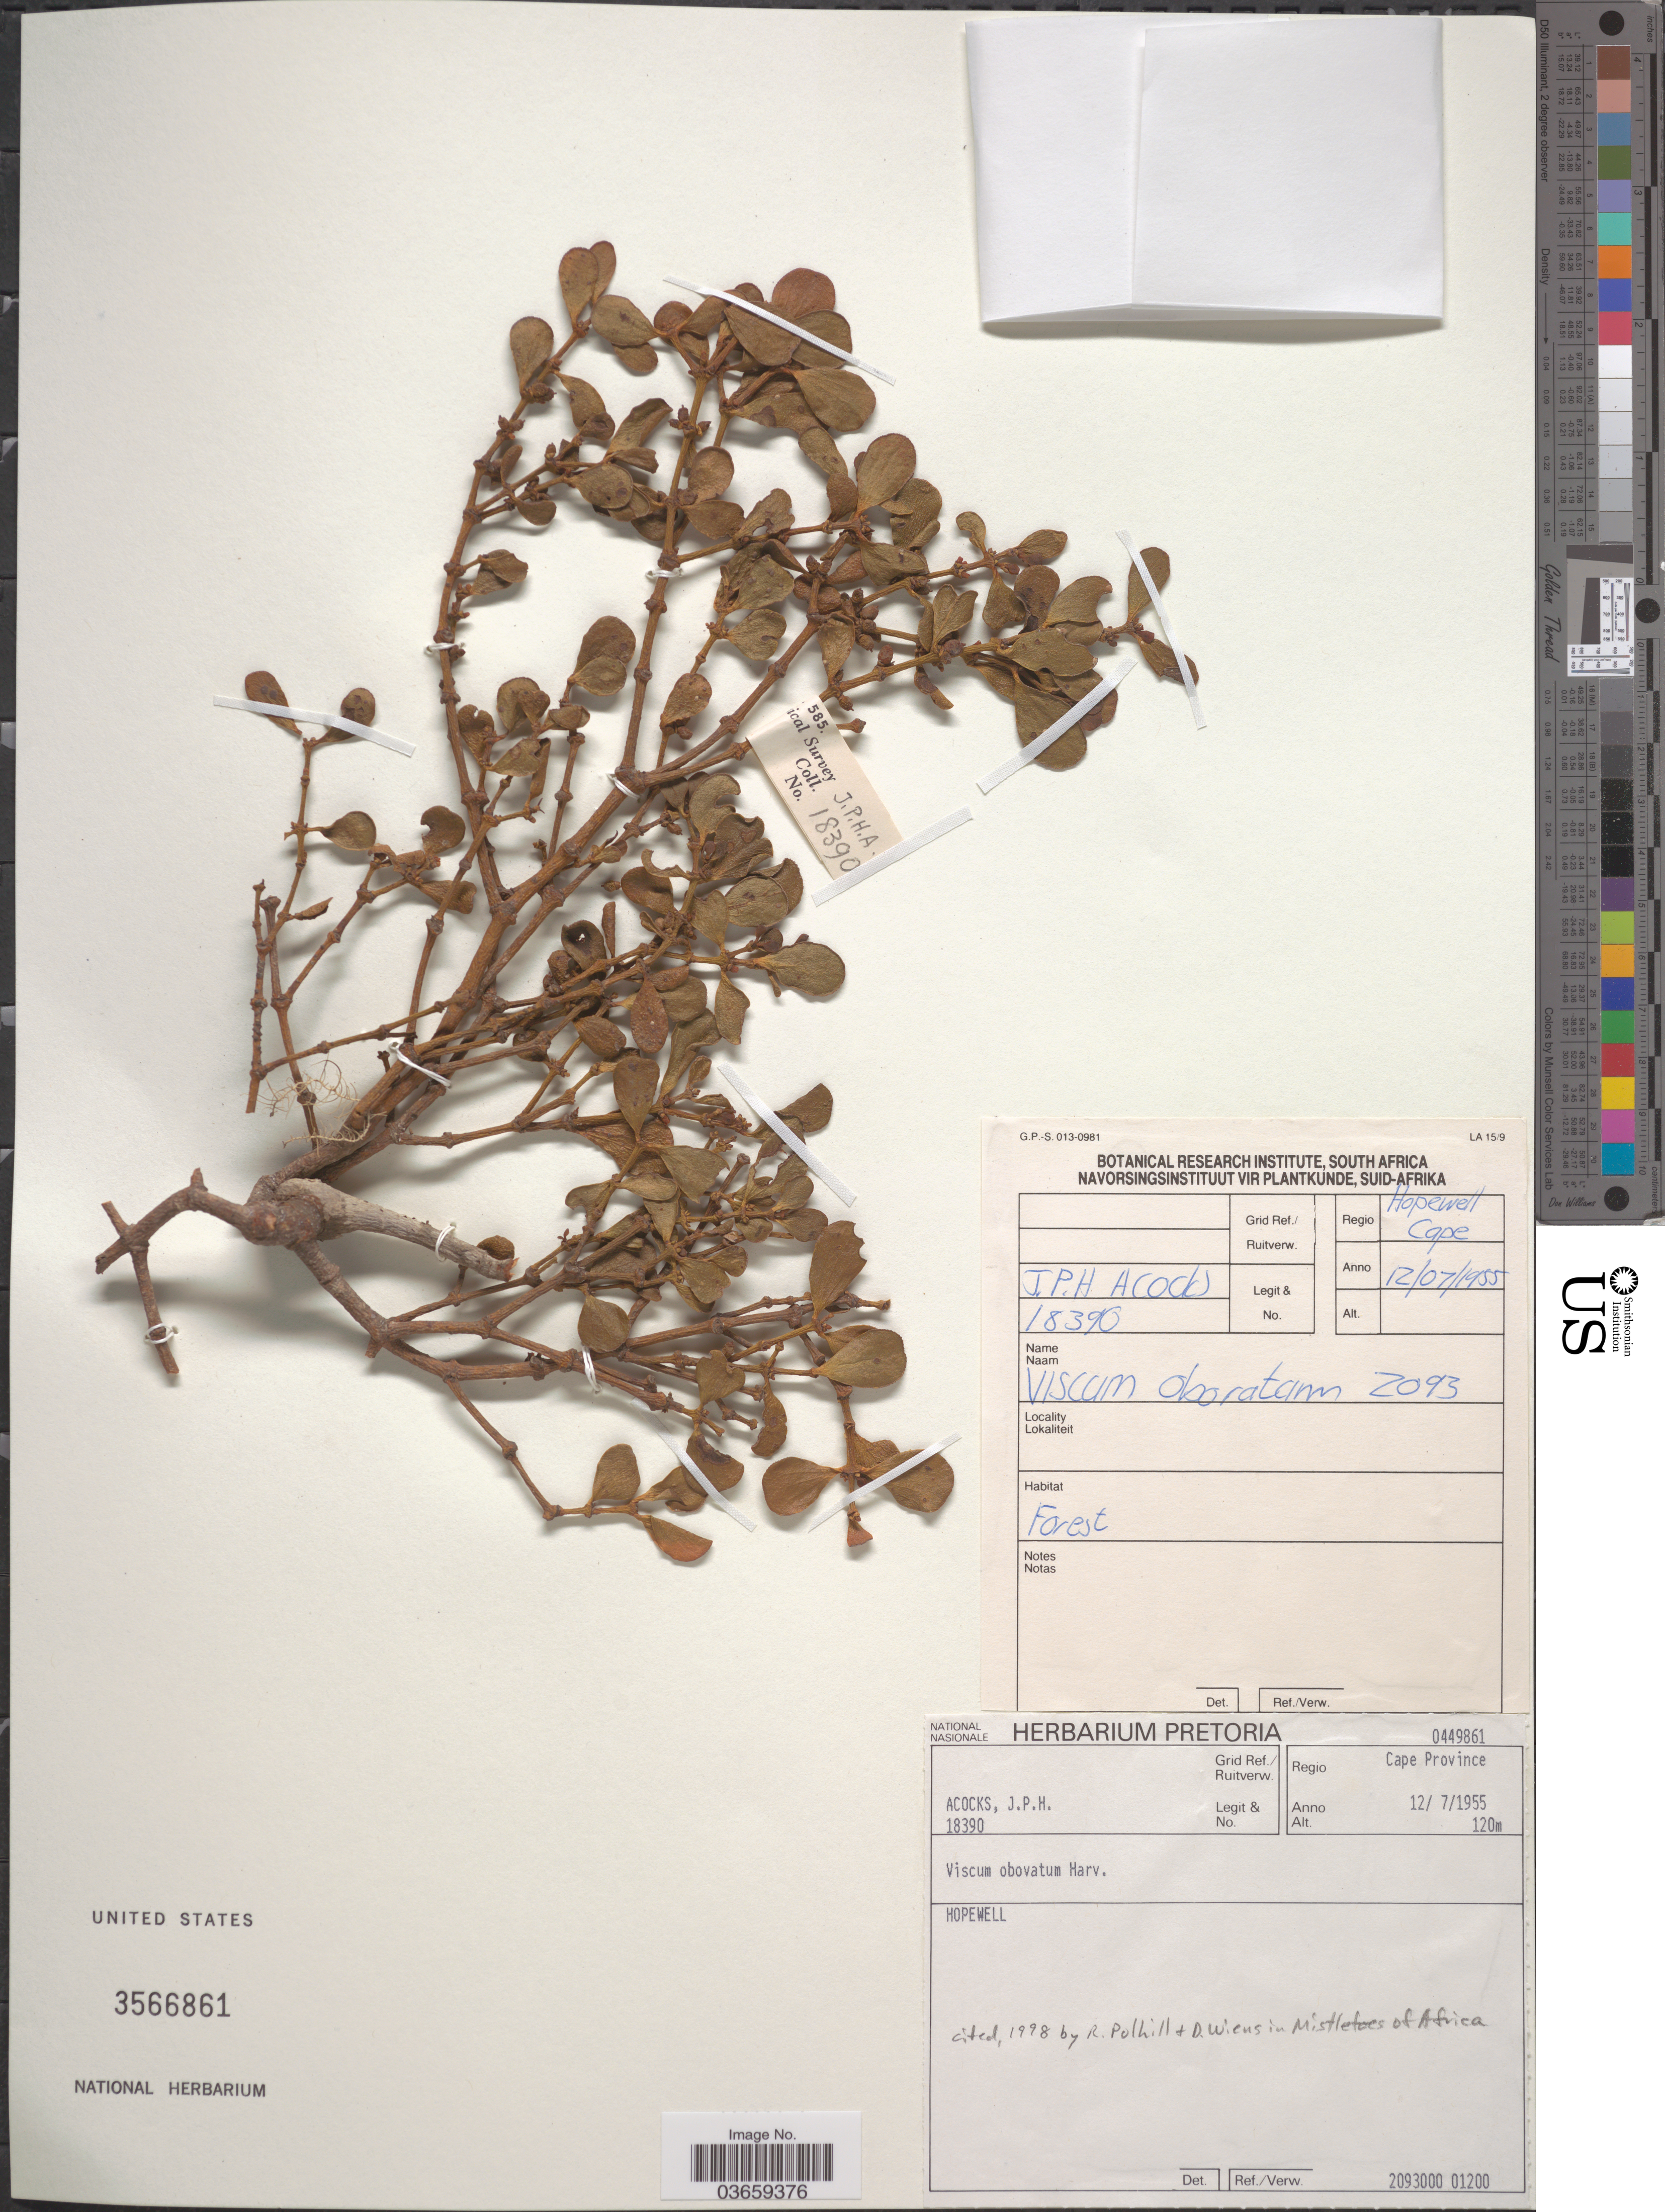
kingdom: Plantae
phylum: Tracheophyta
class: Magnoliopsida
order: Santalales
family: Viscaceae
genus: Viscum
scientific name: Viscum obovatum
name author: Harv.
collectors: J. P. Acocks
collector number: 18390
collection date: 1955-07-12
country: South Africa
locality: Regio Hopewell, Cape.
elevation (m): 120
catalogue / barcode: US 3566861